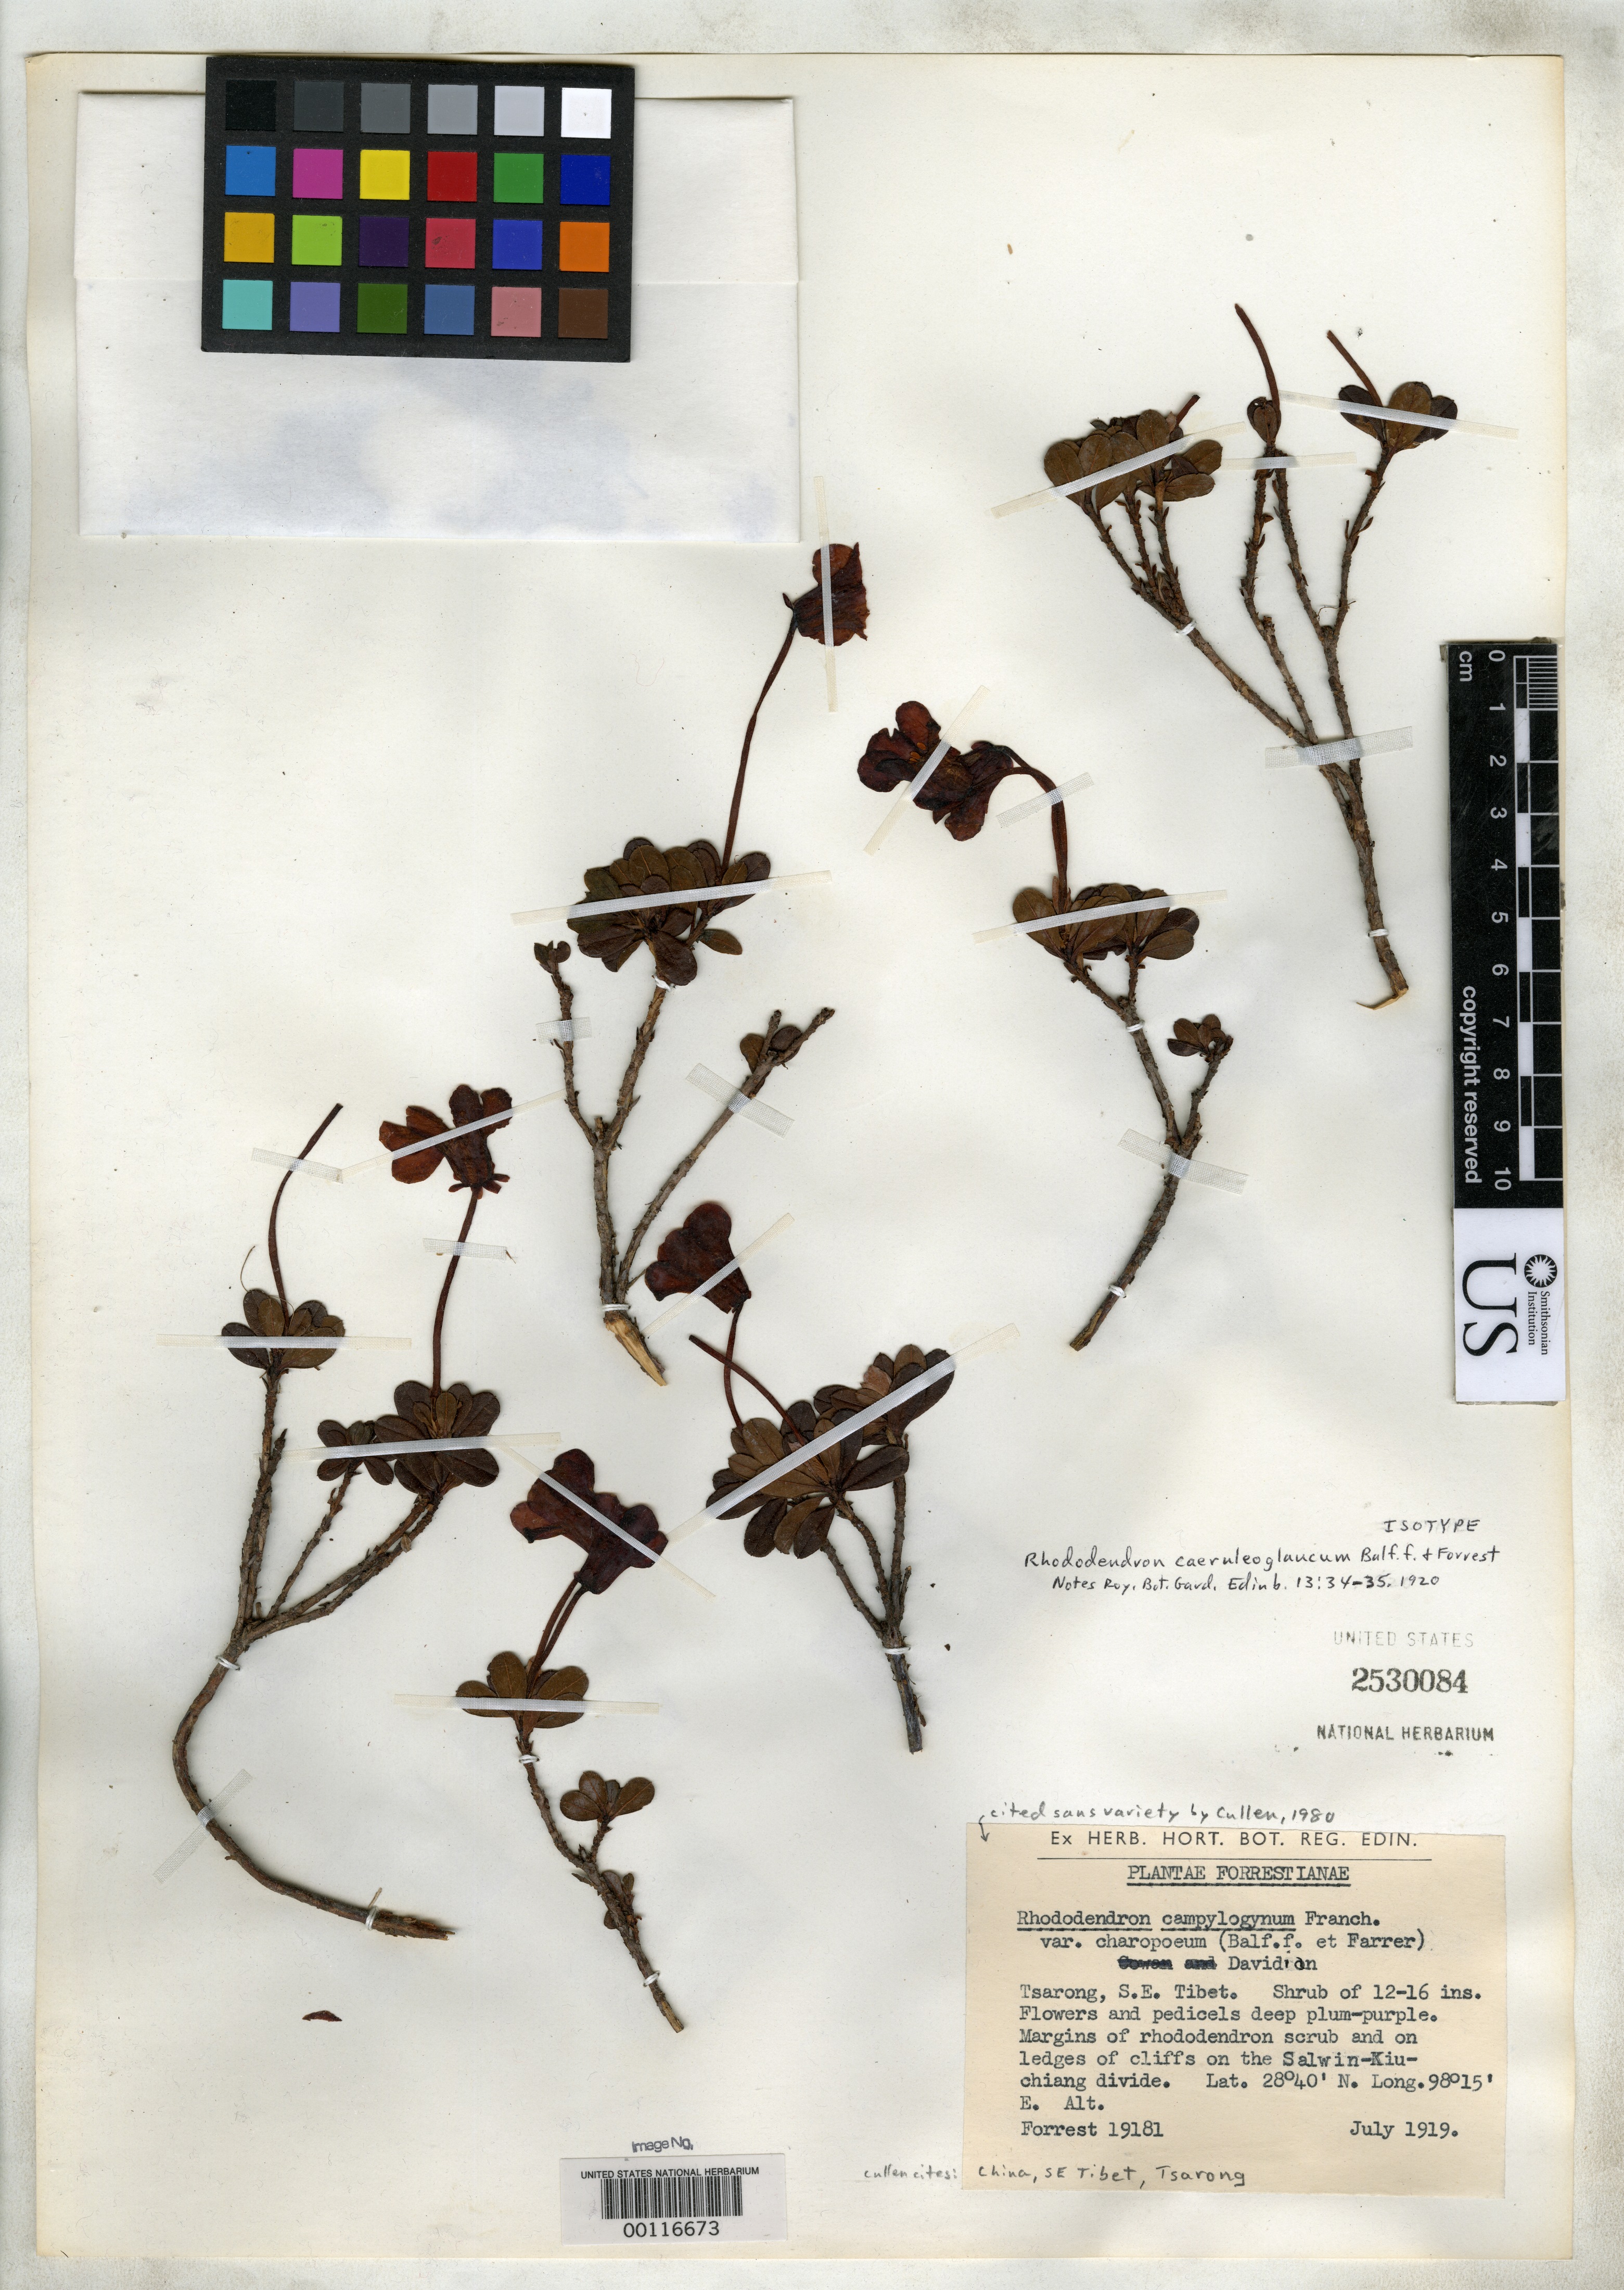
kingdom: Plantae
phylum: Tracheophyta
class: Magnoliopsida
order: Ericales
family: Ericaceae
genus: Rhododendron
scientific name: Rhododendron caeruleoglaucum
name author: Balf. f. & Forrest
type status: Isotype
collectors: G. Forrest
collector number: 19181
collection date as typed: Jul 1919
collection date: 1919-07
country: China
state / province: Xizang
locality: Tsarong.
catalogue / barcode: US 2530084